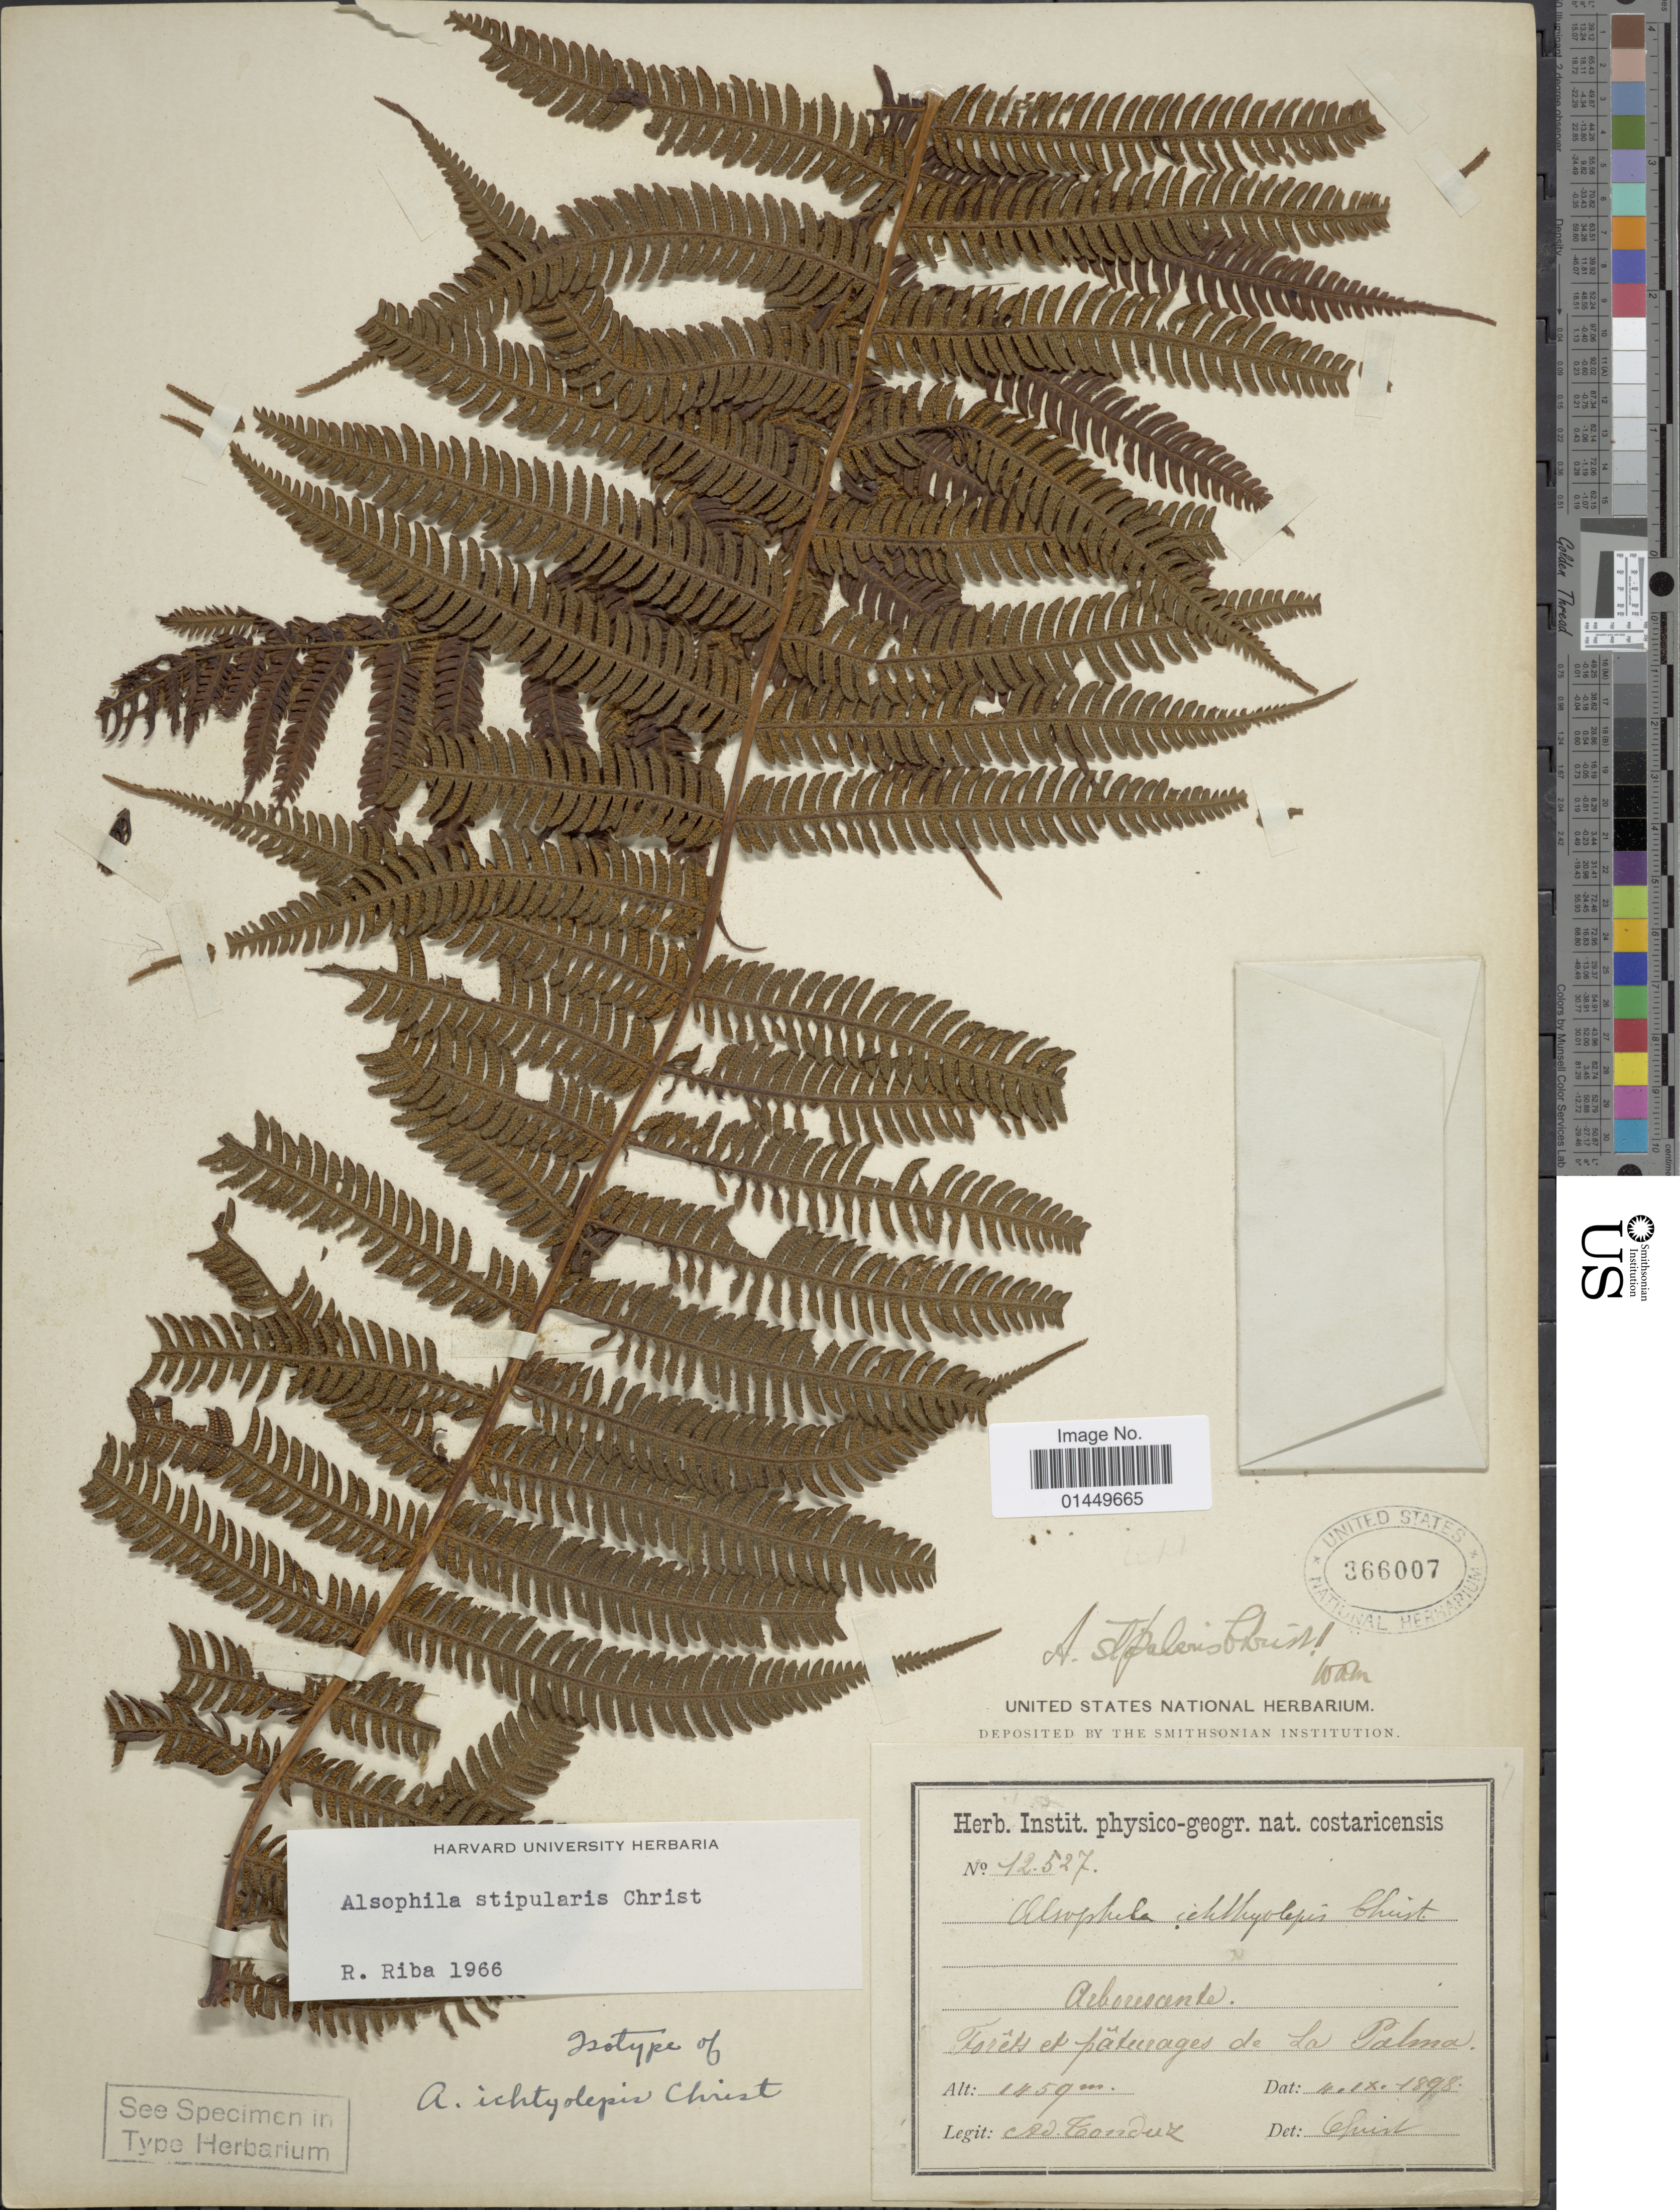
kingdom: Plantae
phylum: Tracheophyta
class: Polypodiopsida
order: Cyatheales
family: Cyatheaceae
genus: Cyathea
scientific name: Cyathea stipularis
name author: (Christ) Domin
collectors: A. Tonduz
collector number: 12527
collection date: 1898-09-11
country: Costa Rica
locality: Forets et paturages de La Palma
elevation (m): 1459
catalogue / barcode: US 366007